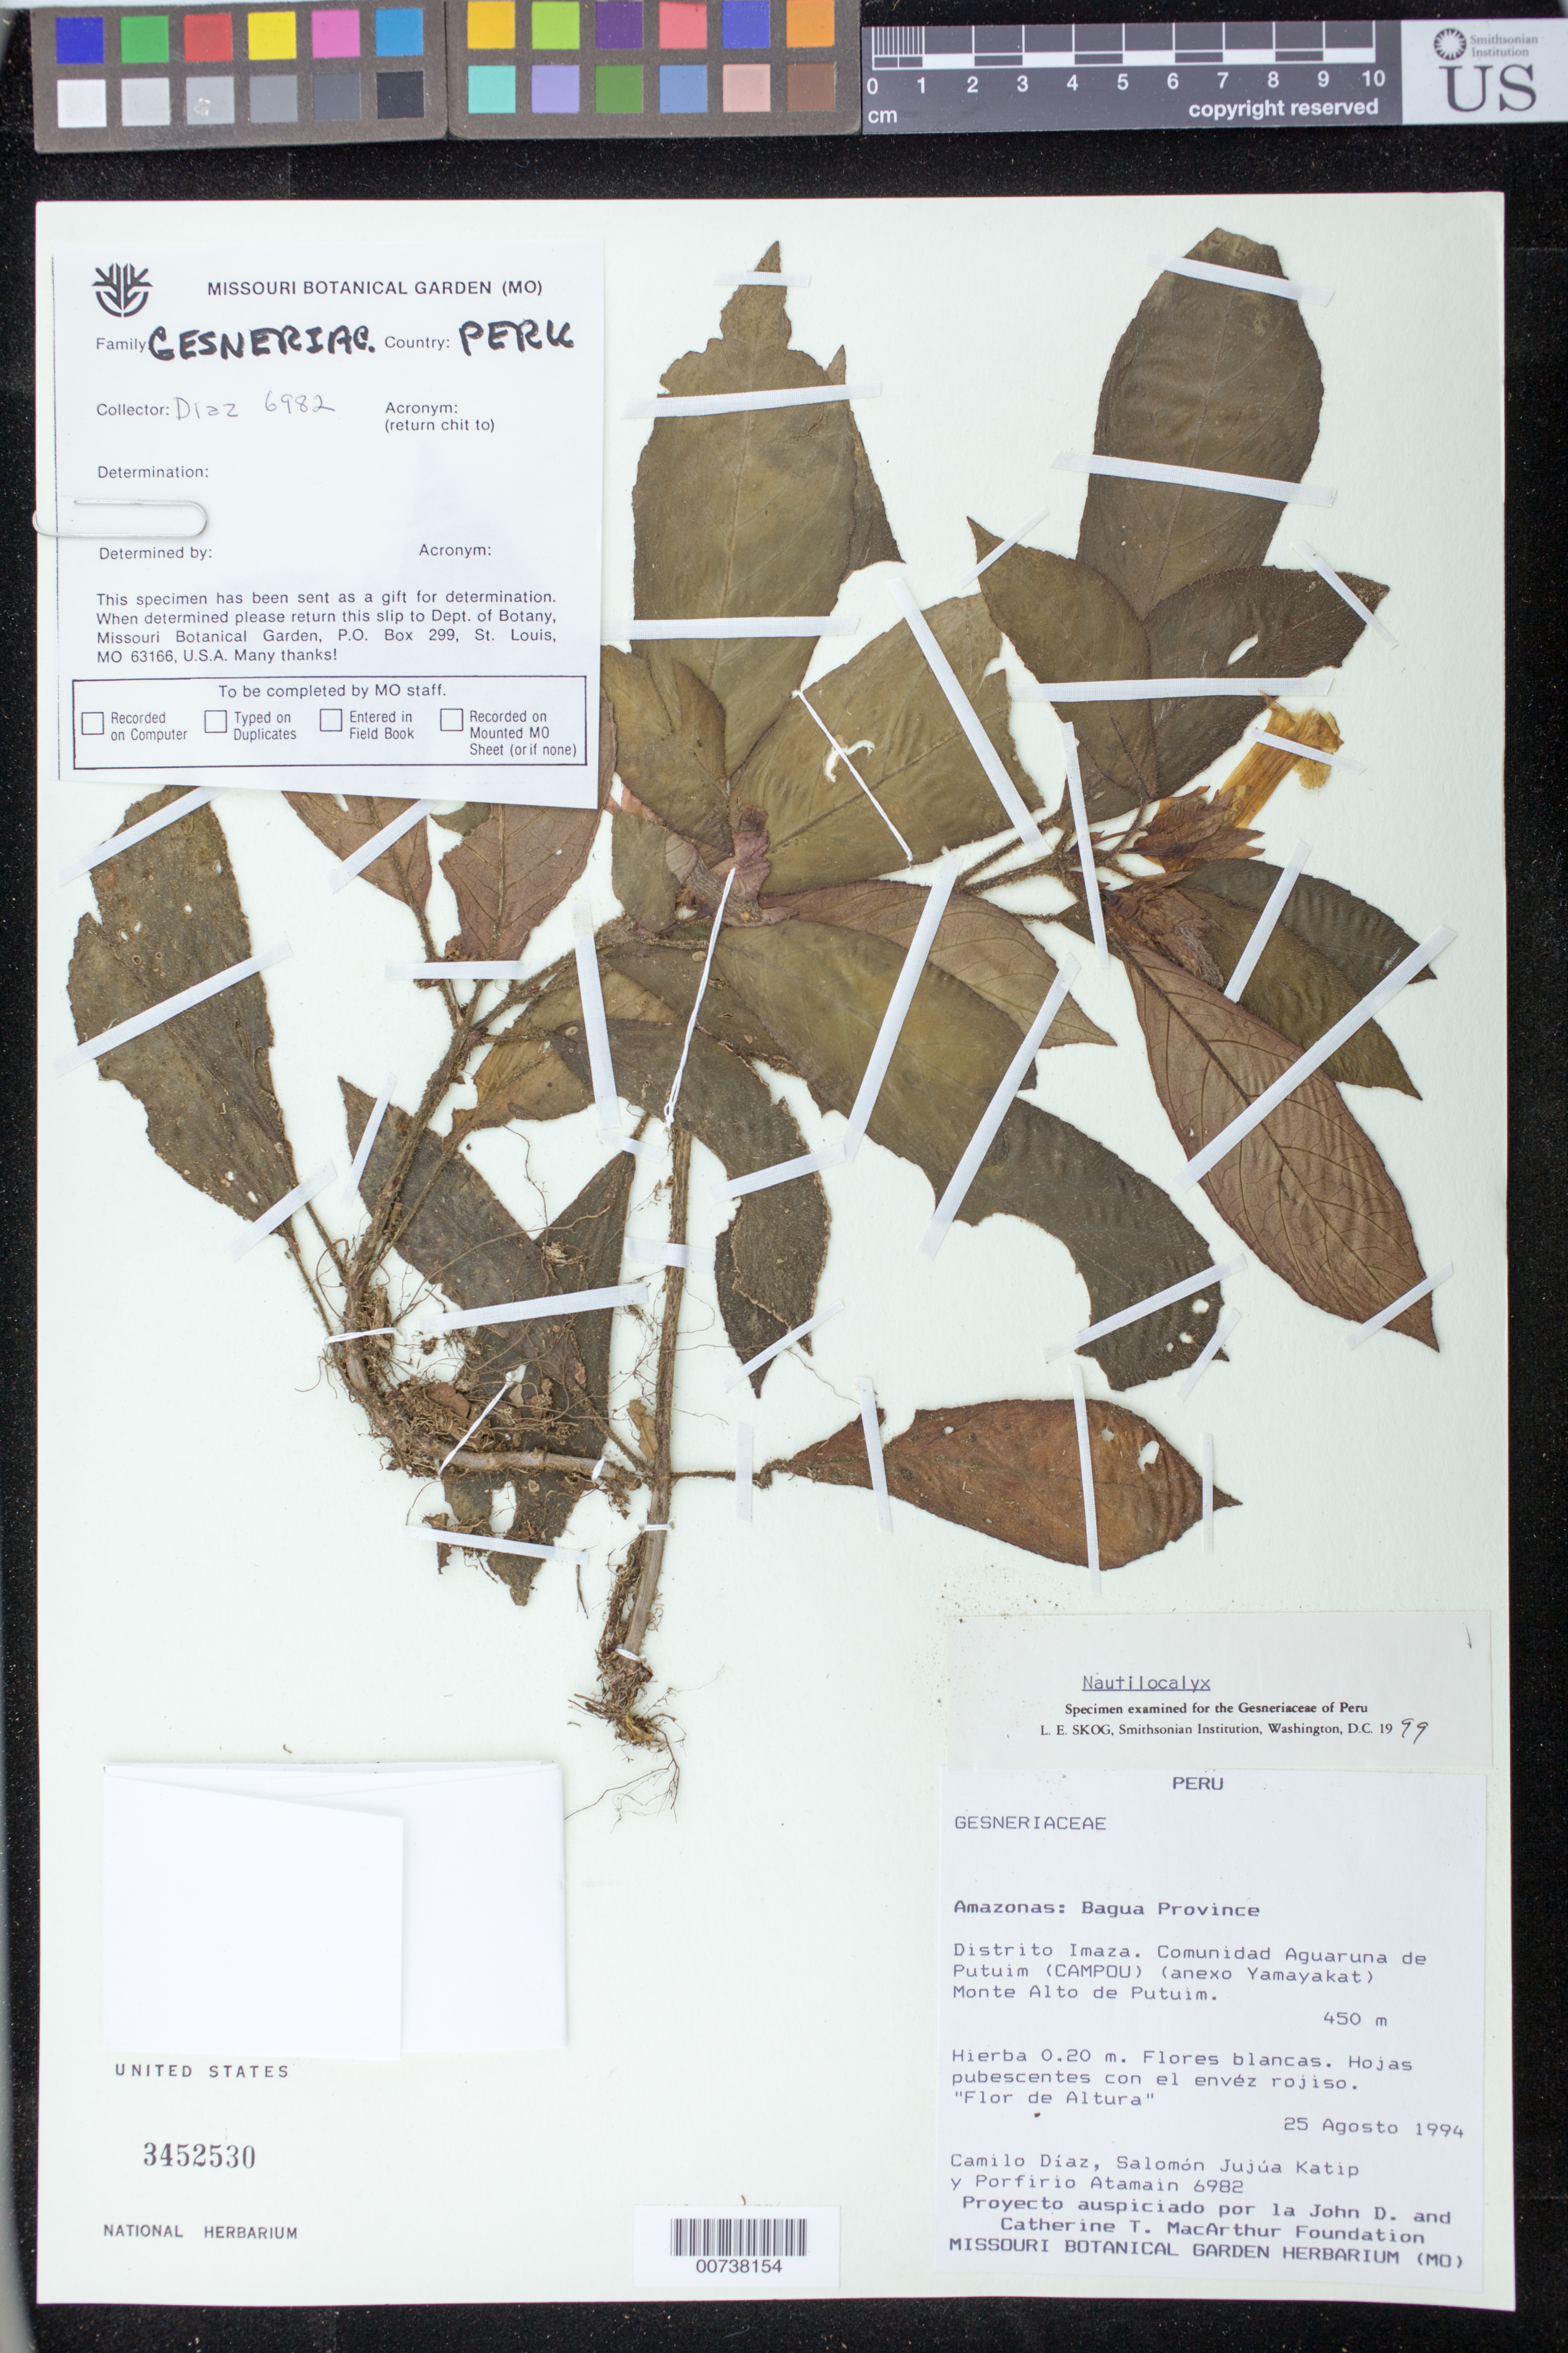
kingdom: Plantae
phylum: Tracheophyta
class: Magnoliopsida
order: Lamiales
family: Gesneriaceae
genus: Nautilocalyx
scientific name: Nautilocalyx sp.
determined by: Skog, Laurence E.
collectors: C. Díaz S., S. Jujúa Katip & P. Atamain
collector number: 6982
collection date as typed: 25 Aug 1994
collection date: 1994-08-25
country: Peru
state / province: Amazonas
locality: Prov. Bagua; Dtto. Imaza, comunidad Aguaruna de Putuim (Campou) (anexo Yamayakat), Monte Alto de Putuim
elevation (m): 450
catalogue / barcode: US 3452530